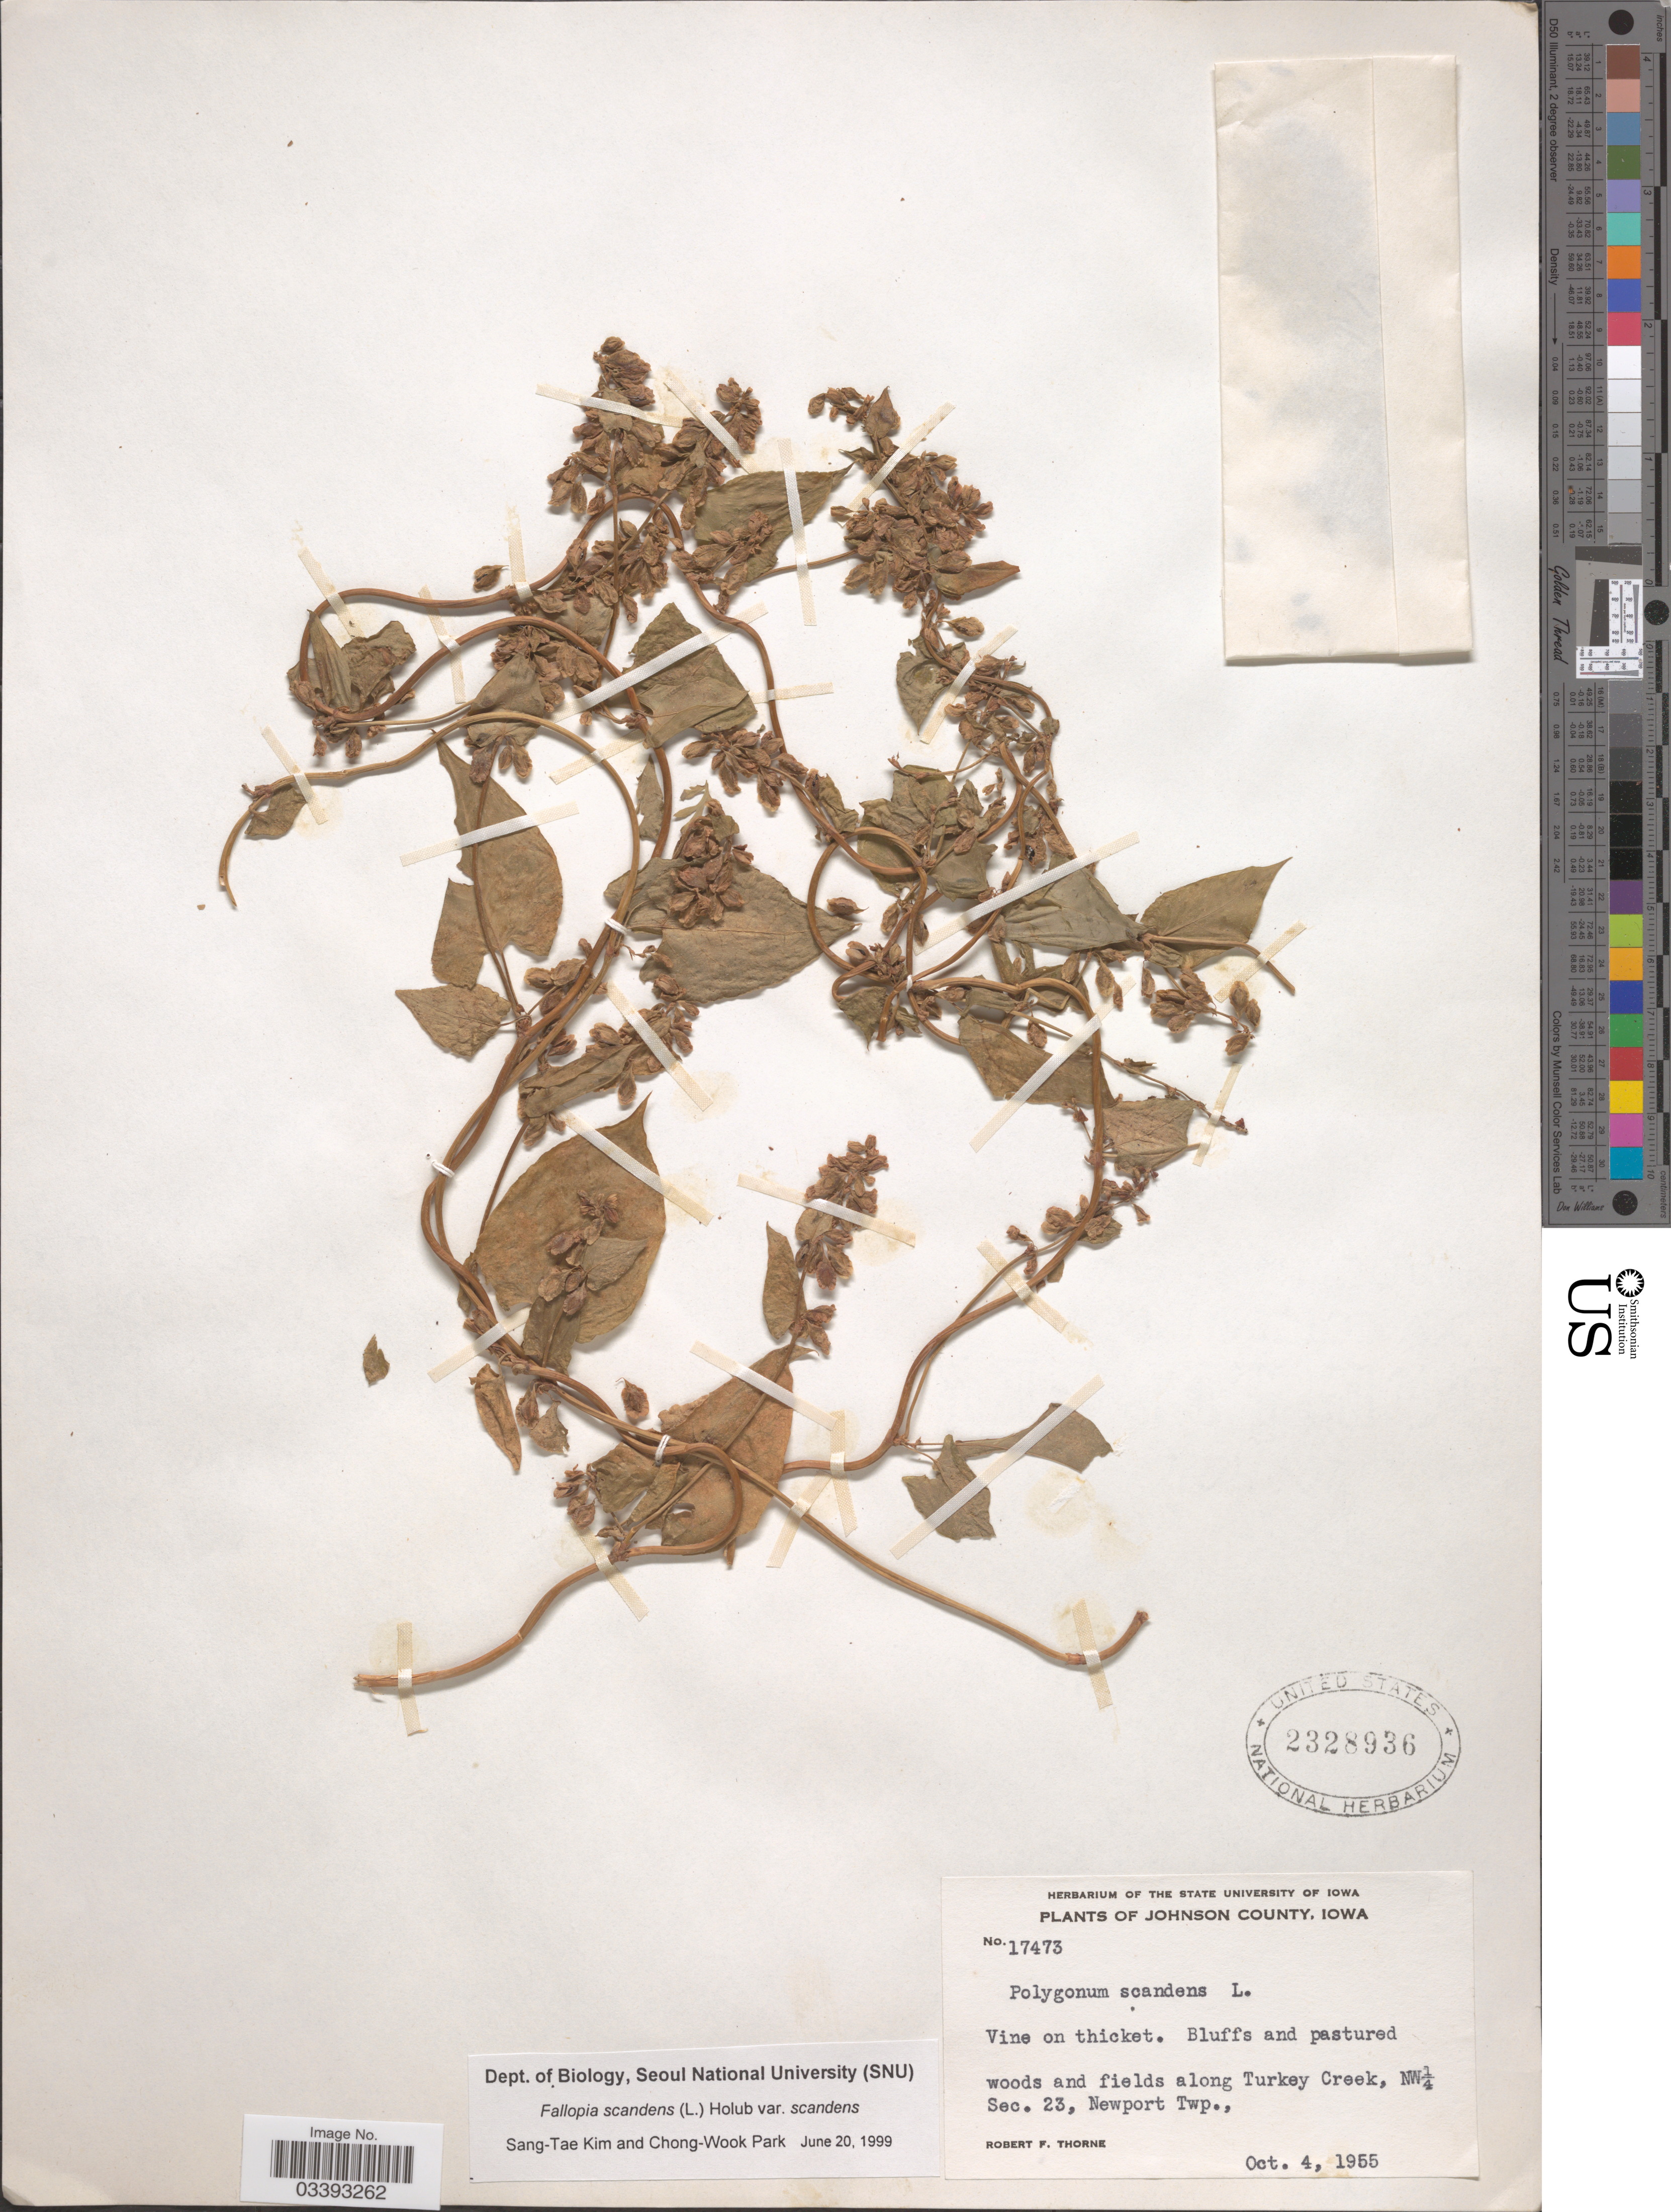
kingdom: Plantae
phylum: Tracheophyta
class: Magnoliopsida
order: Caryophyllales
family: Polygonaceae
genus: Fallopia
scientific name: Fallopia scandens var. scandens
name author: (L.) Holub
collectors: R. F. Thorne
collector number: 17473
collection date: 1955-10-04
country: United States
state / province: Iowa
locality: Johnson County. Along Turkey Creek, NW¼ Sec. 23, Newport Twp.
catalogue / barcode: US 2328936